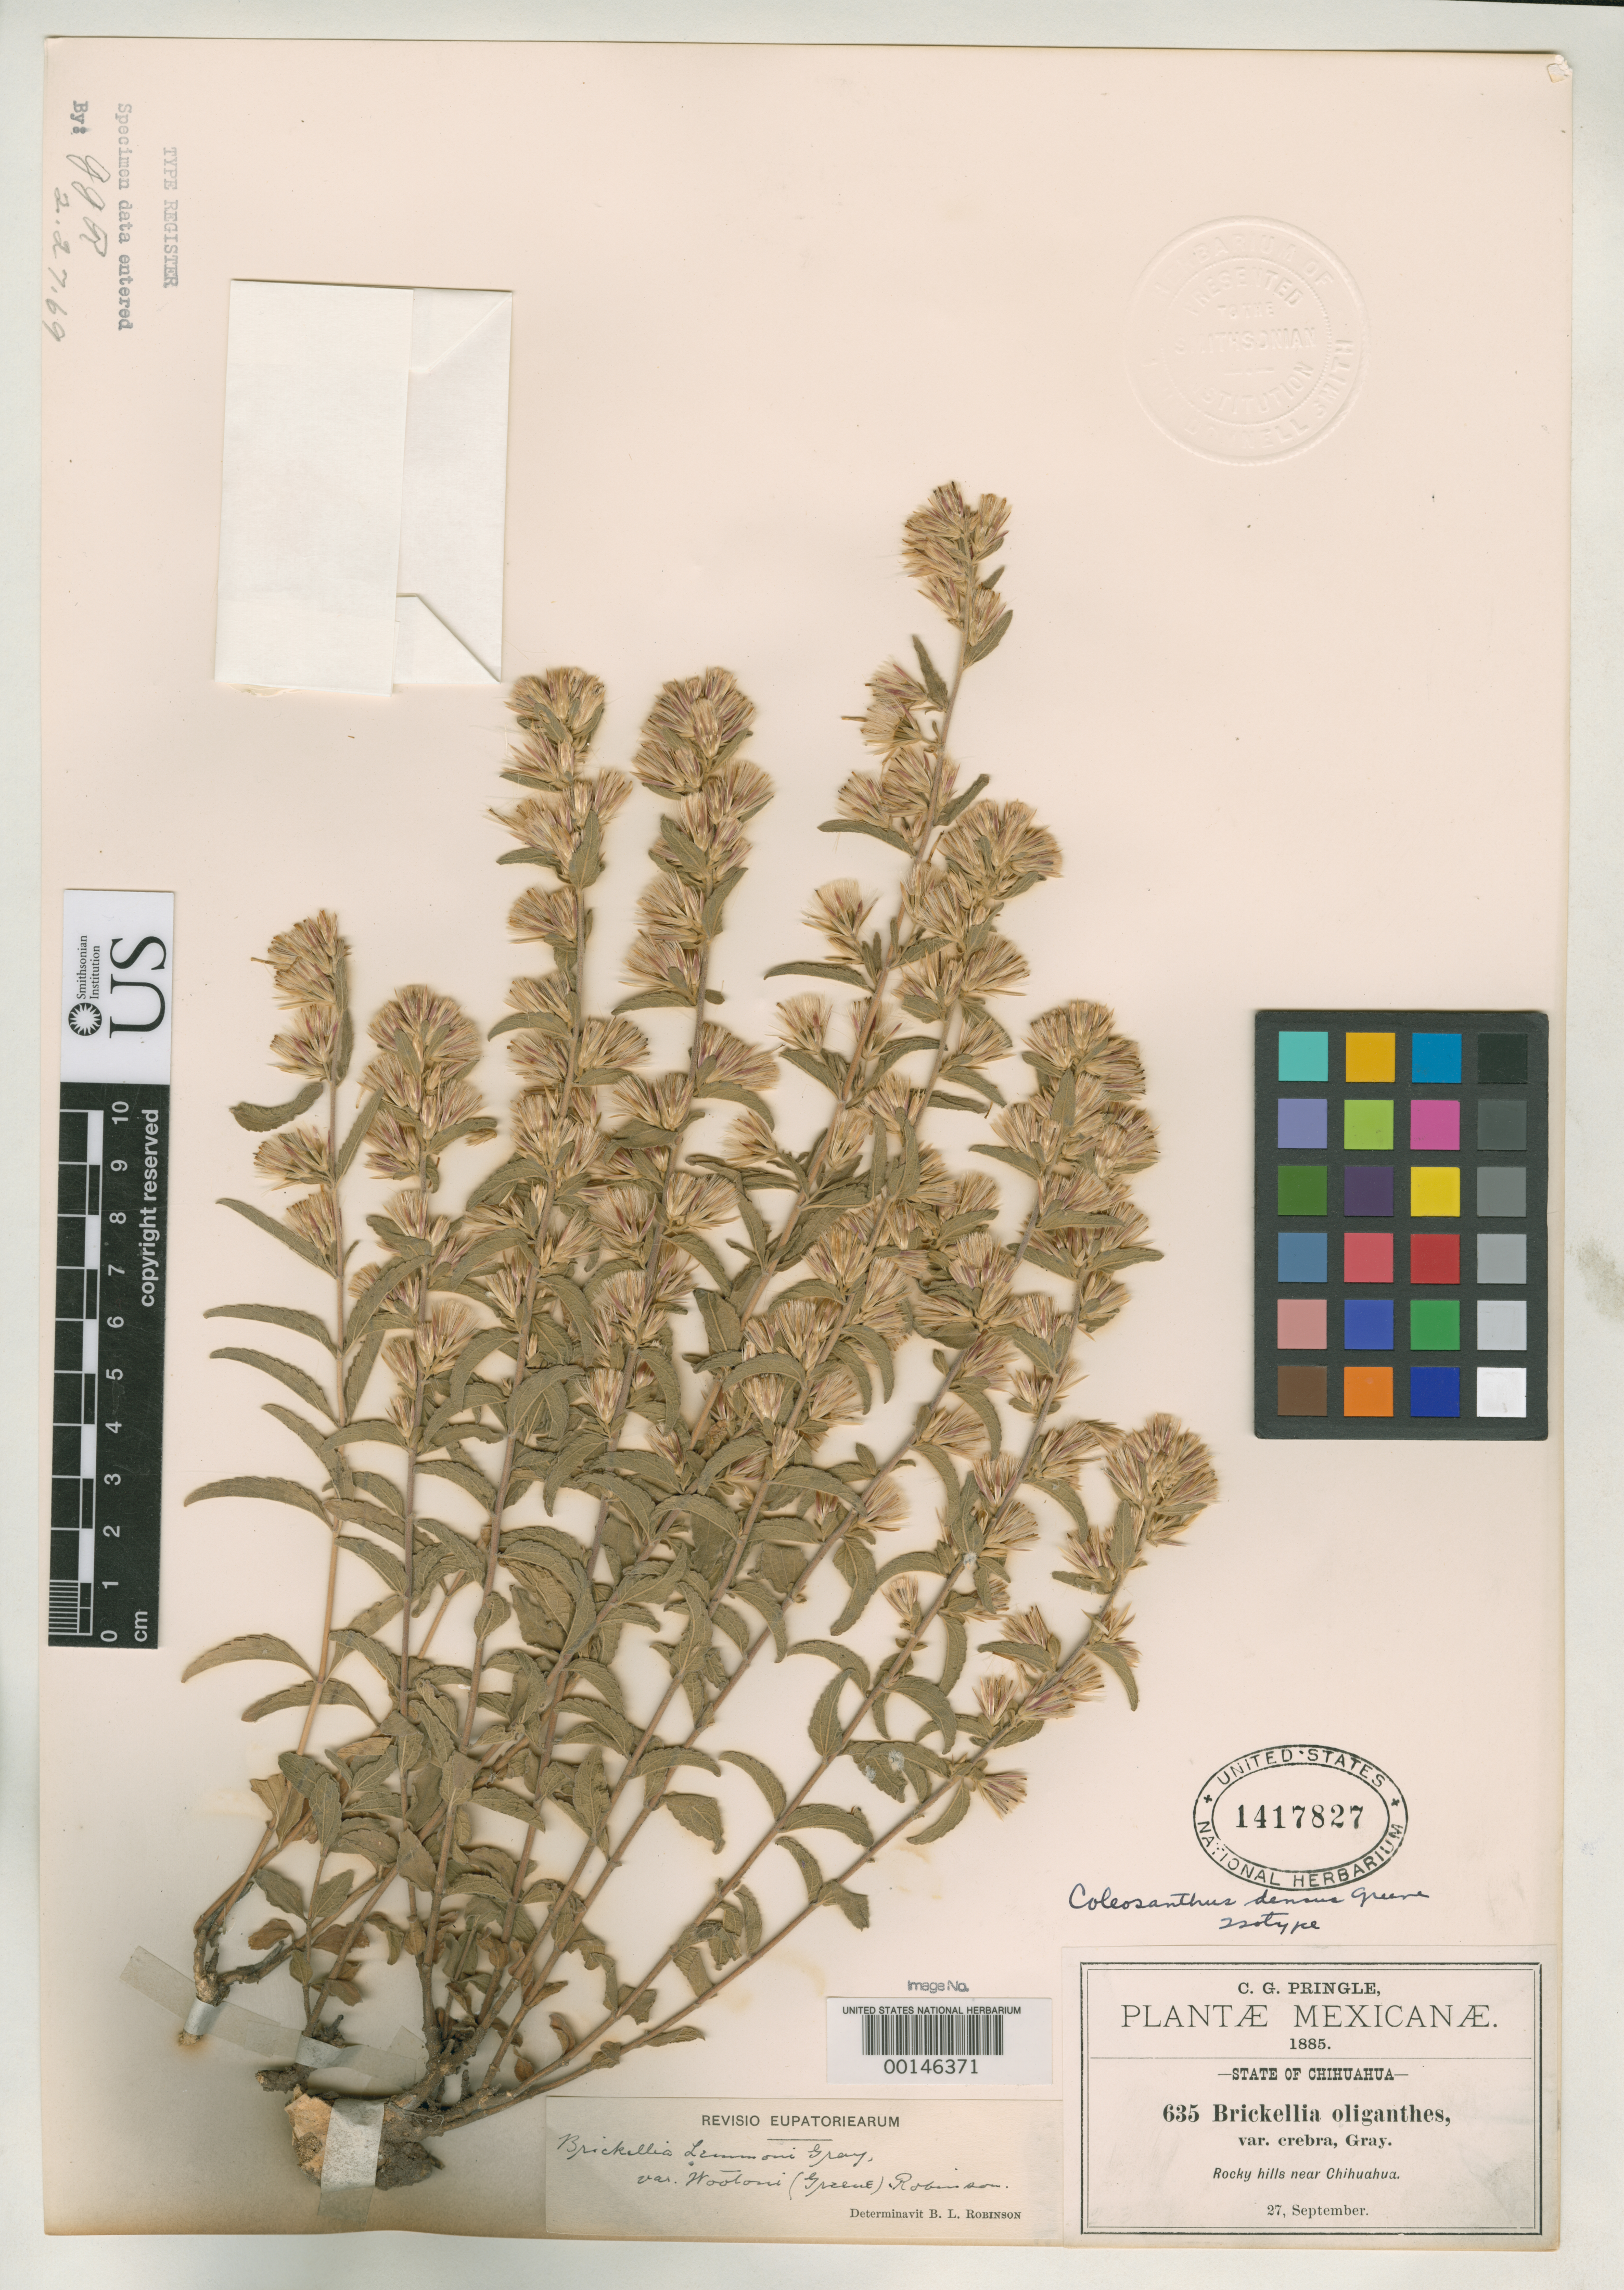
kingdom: Plantae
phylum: Tracheophyta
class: Magnoliopsida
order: Asterales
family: Asteraceae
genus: Coleosanthus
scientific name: Coleosanthus densus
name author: Greene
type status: Isotype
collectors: C. G. Pringle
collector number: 635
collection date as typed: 27 Sep 1885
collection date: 1885-09-27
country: Mexico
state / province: Chihuahua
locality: Chihuahua.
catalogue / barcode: US 1417827